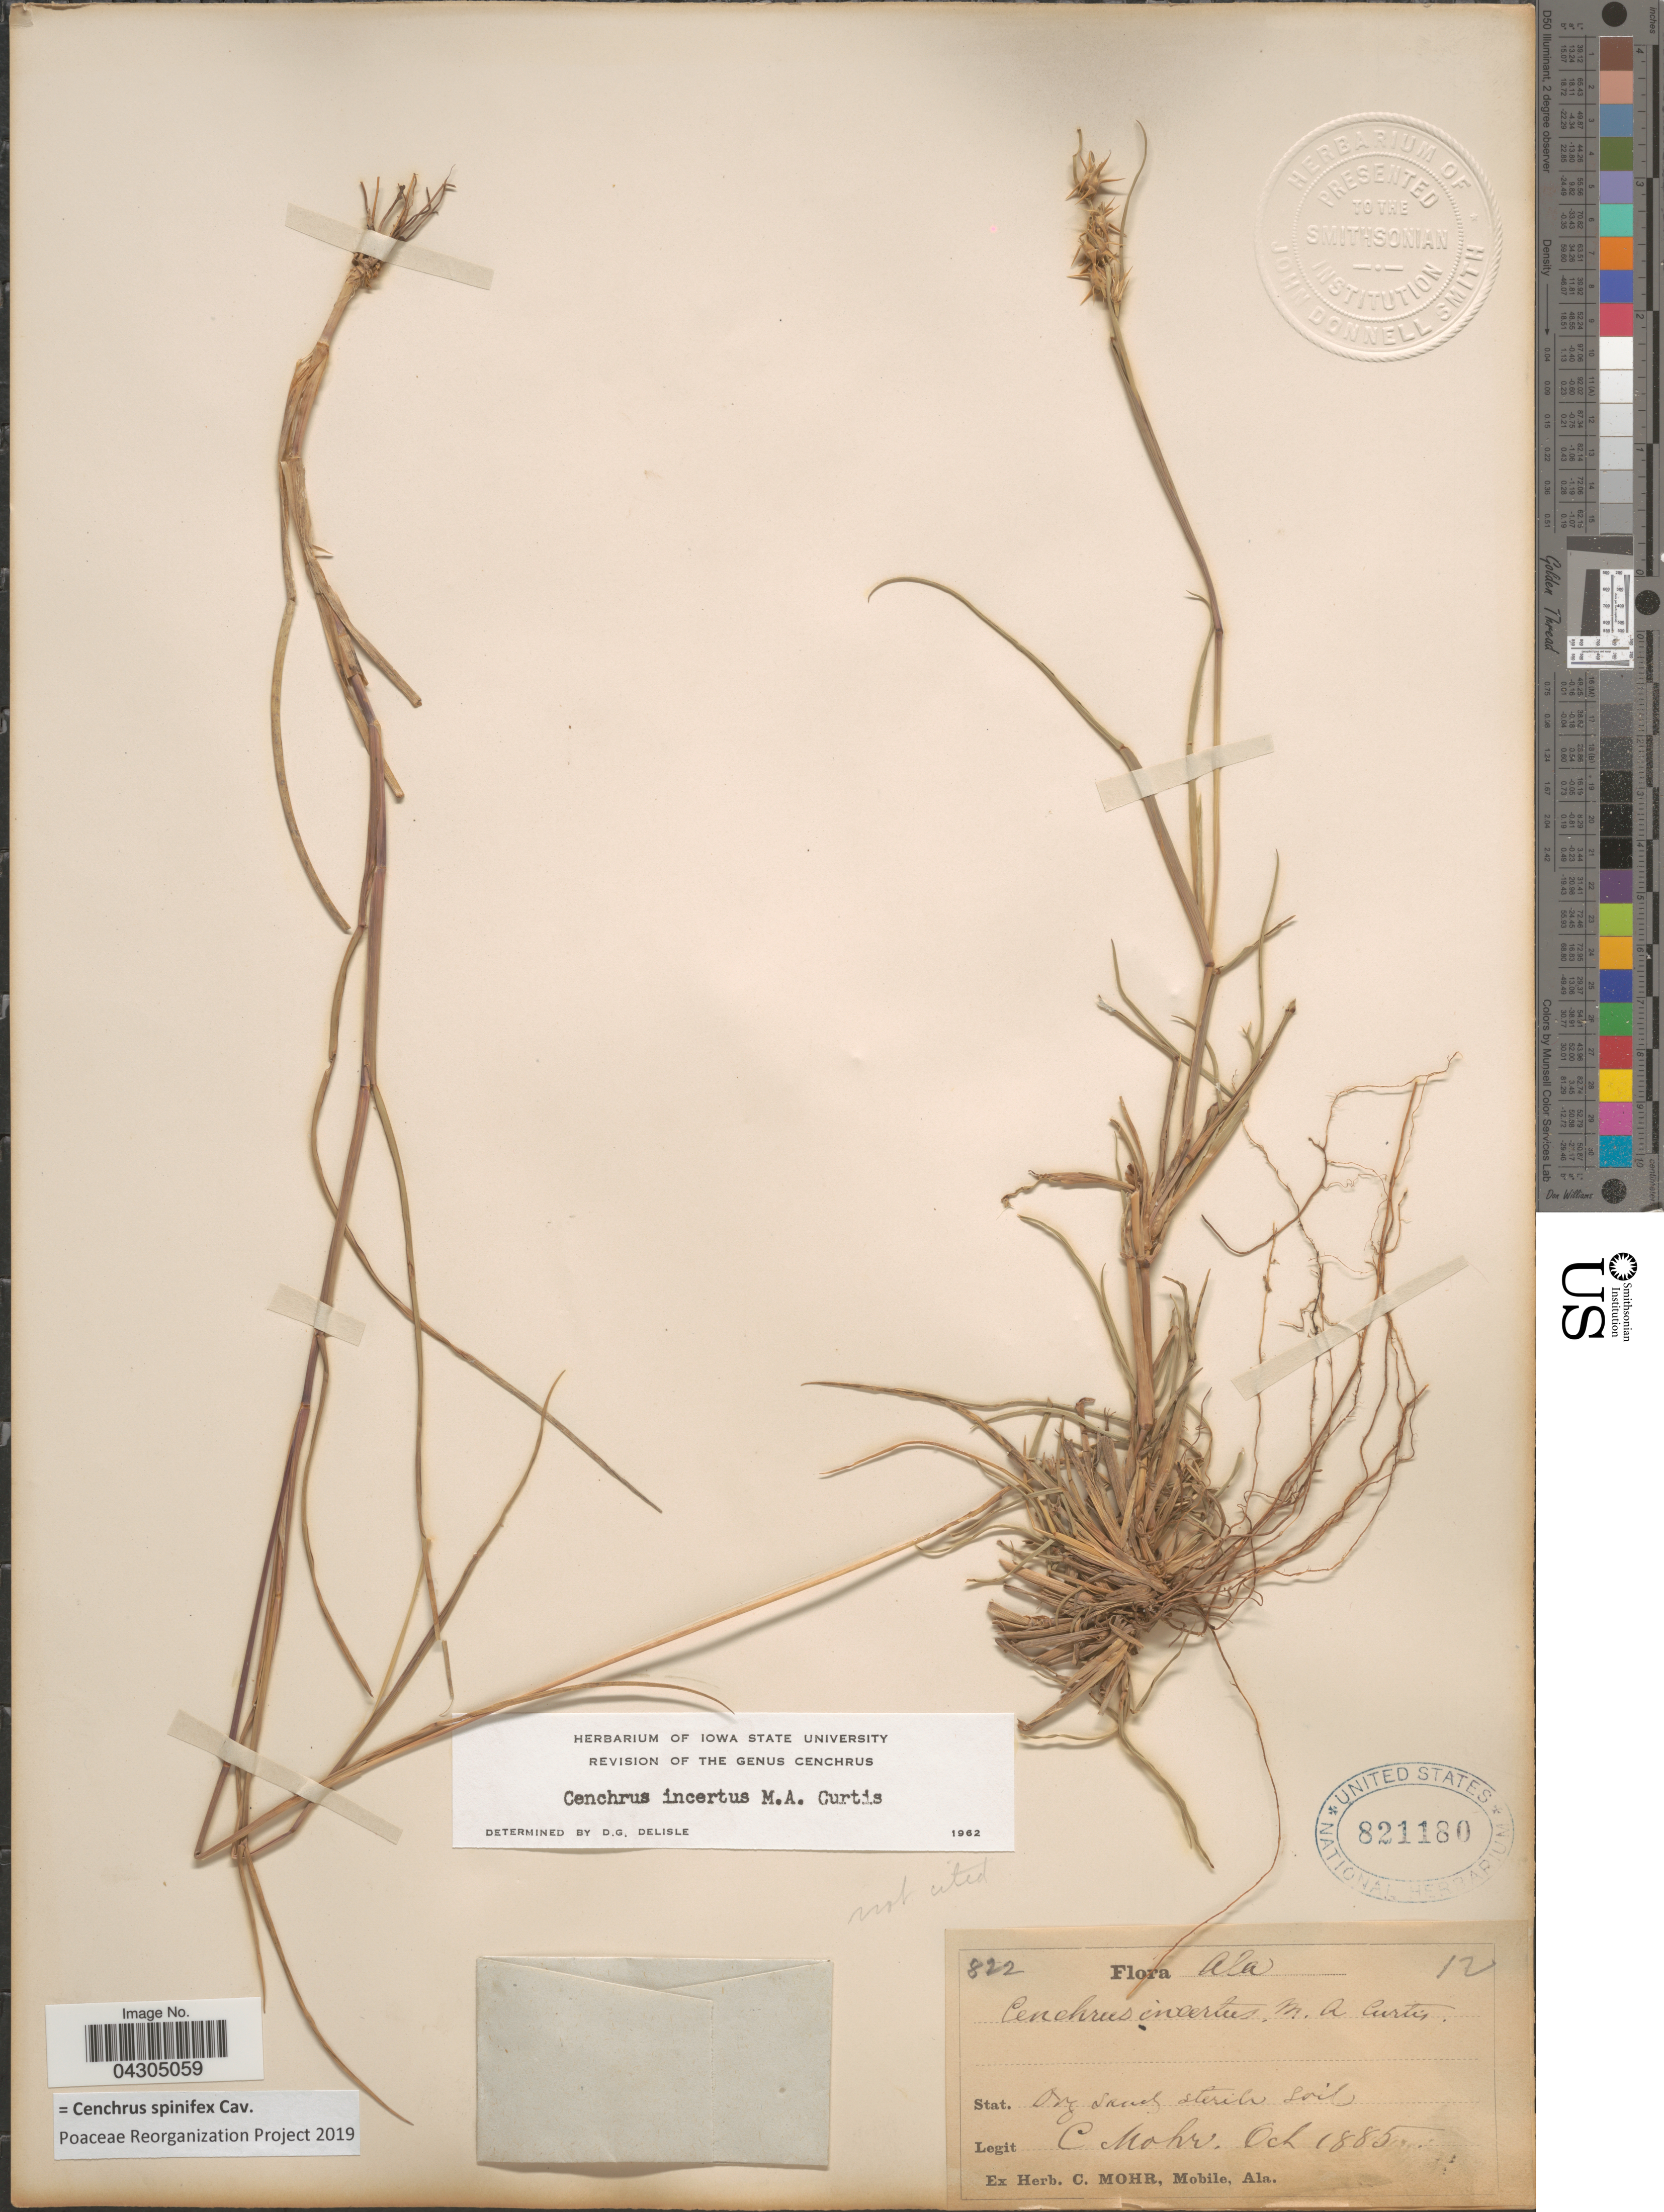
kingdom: Plantae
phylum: Tracheophyta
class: Liliopsida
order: Poales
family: Poaceae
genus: Cenchrus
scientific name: Cenchrus spinifex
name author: Cav.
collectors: C. T. Mohr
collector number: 822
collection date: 1885-10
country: United States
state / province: Alabama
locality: Stat. Dry sand sterile soil.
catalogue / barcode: US 821180